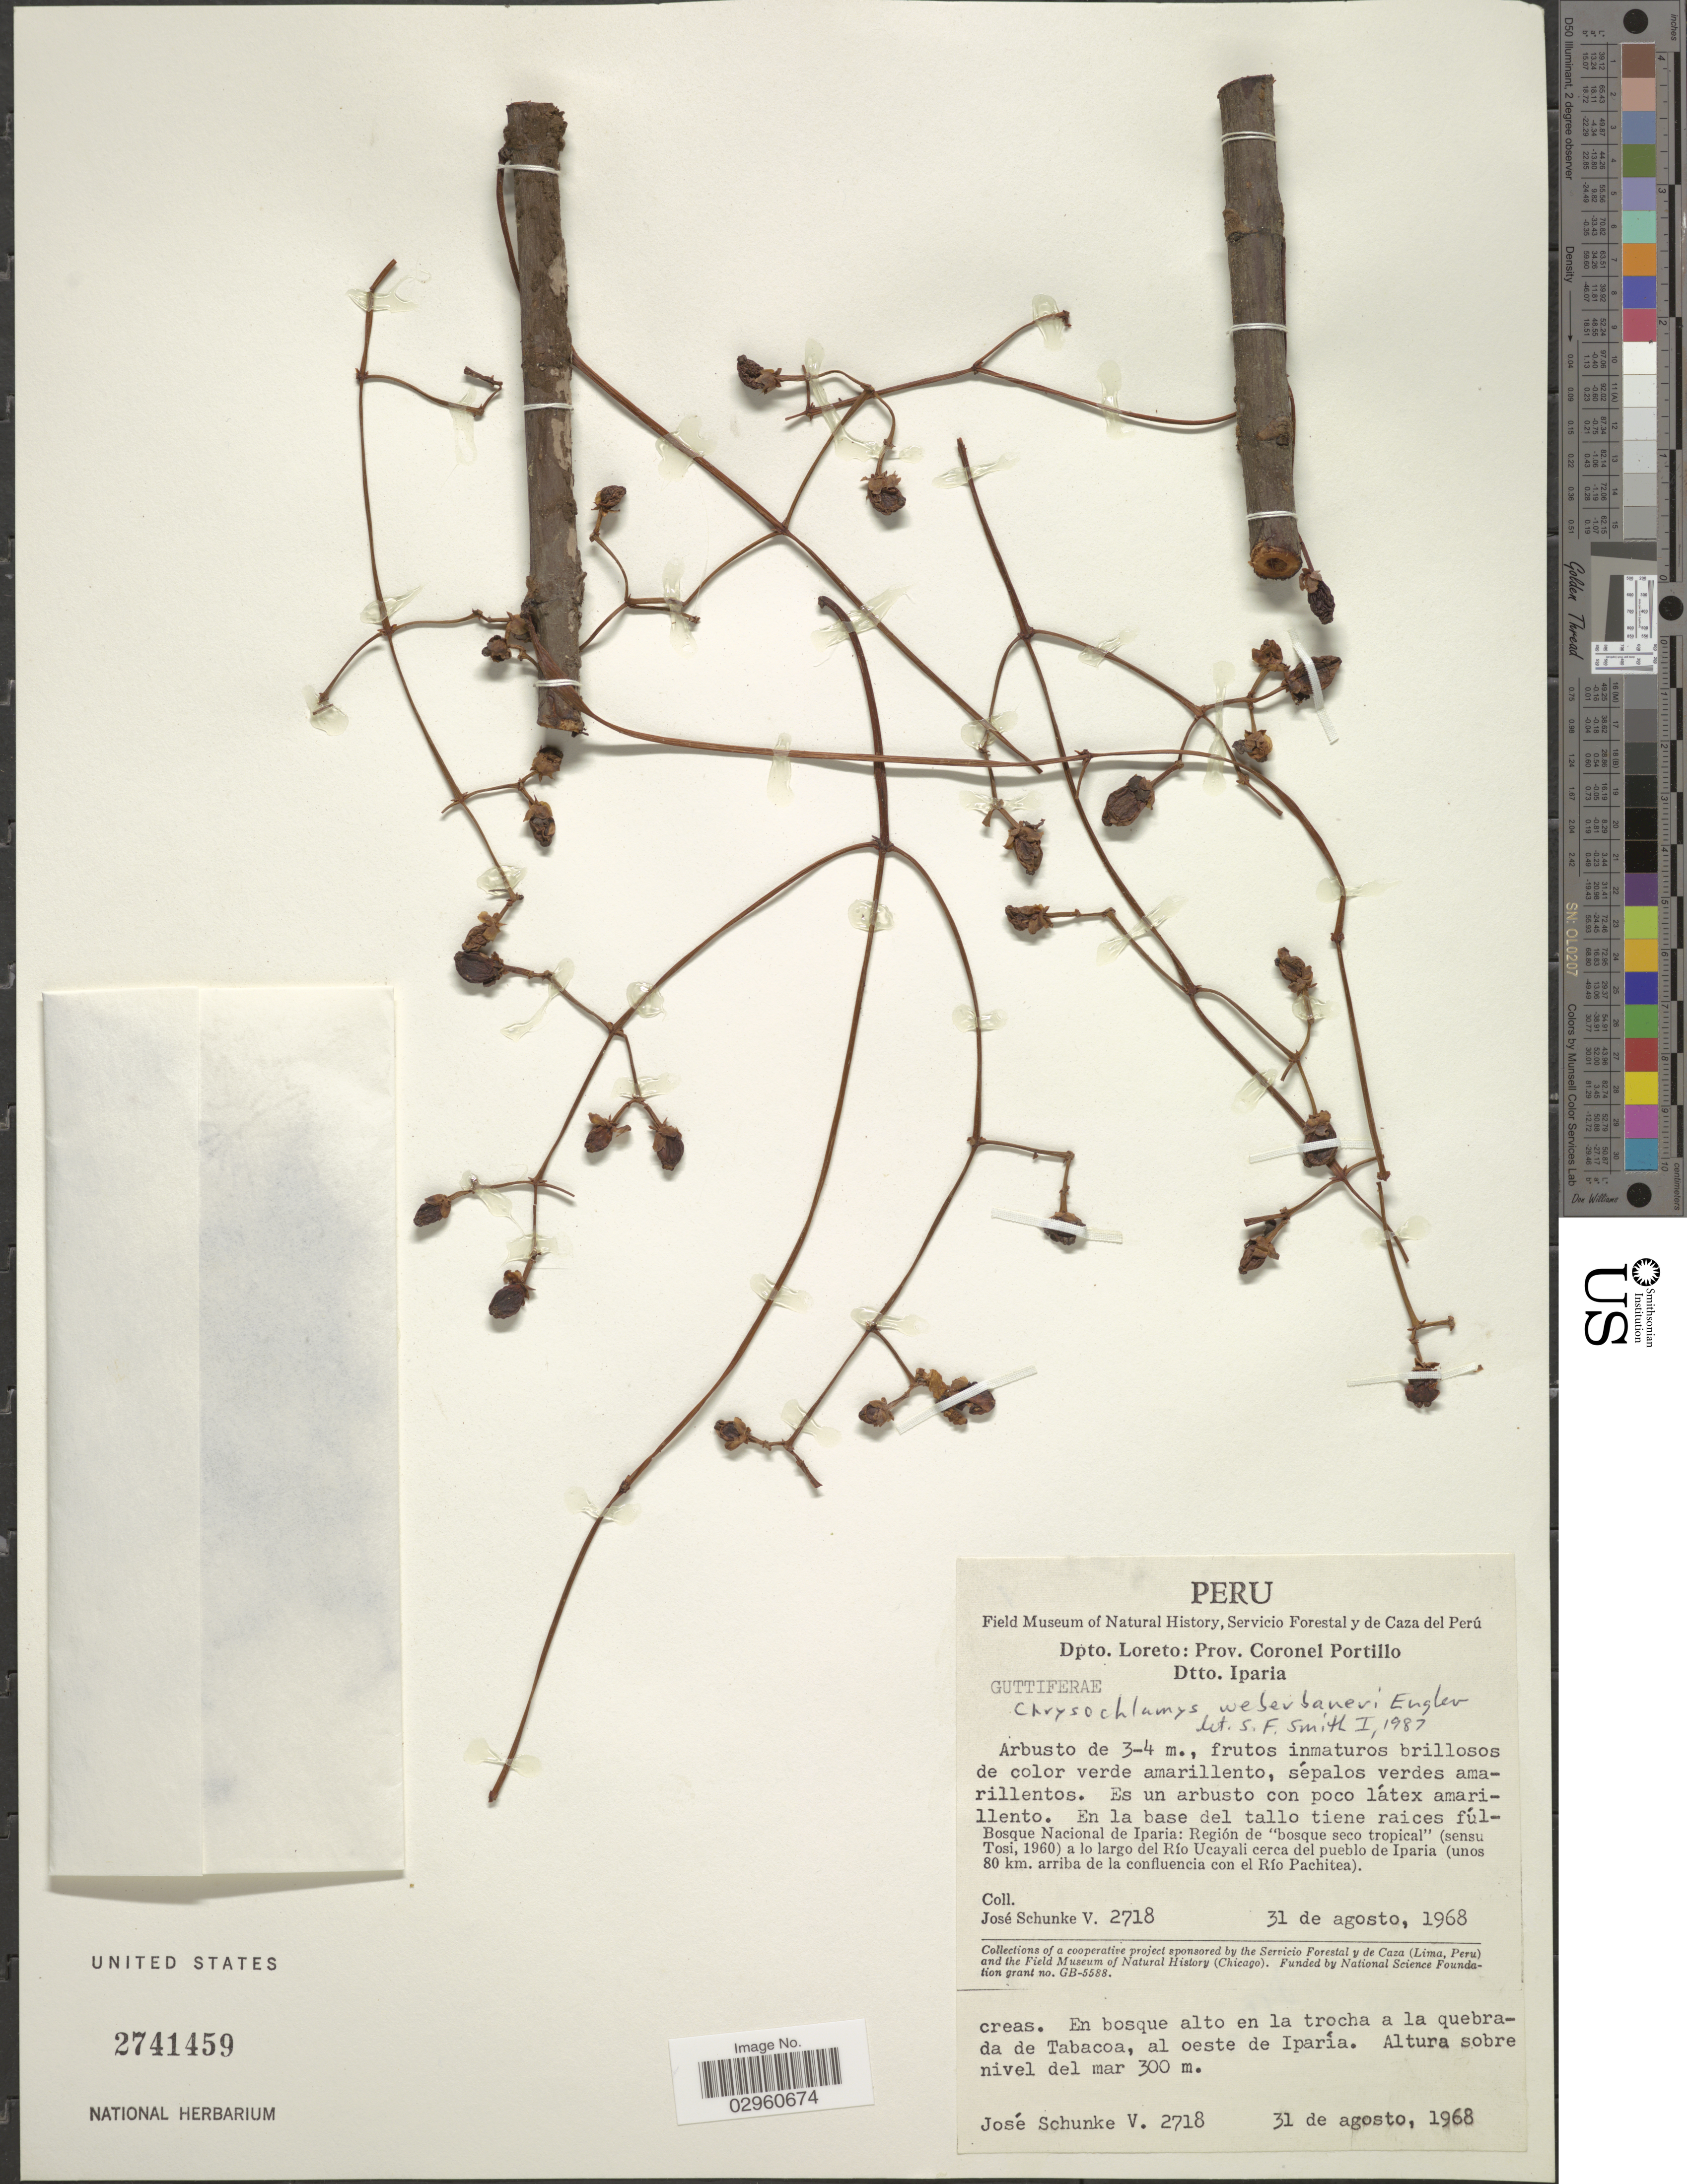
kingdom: Plantae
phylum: Tracheophyta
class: Magnoliopsida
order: Malpighiales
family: Clusiaceae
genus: Chrysochlamys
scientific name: Chrysochlamys weberbaueri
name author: Engl.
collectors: J. Schunke Vigo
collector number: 2718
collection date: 1968-08-31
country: Peru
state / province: Loreto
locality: Dpto. Loreto: prov. Coronel Portillo. Dtto. Iparia. En la base del tallo tiene raices fúlcreas. En bosque alto en la trocha a la quebrada de Tabacoa, al oeste de Iparía. Bosque Nacional de Iparia: Región de "bosque seco tropical" (sensu Tosi, 1960) a lo largo del Río Ucayali cerca del pueblo de Iparia (unos 80 km. arriba de la confluencia con el Río Pachitea).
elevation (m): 300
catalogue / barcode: US 2741459